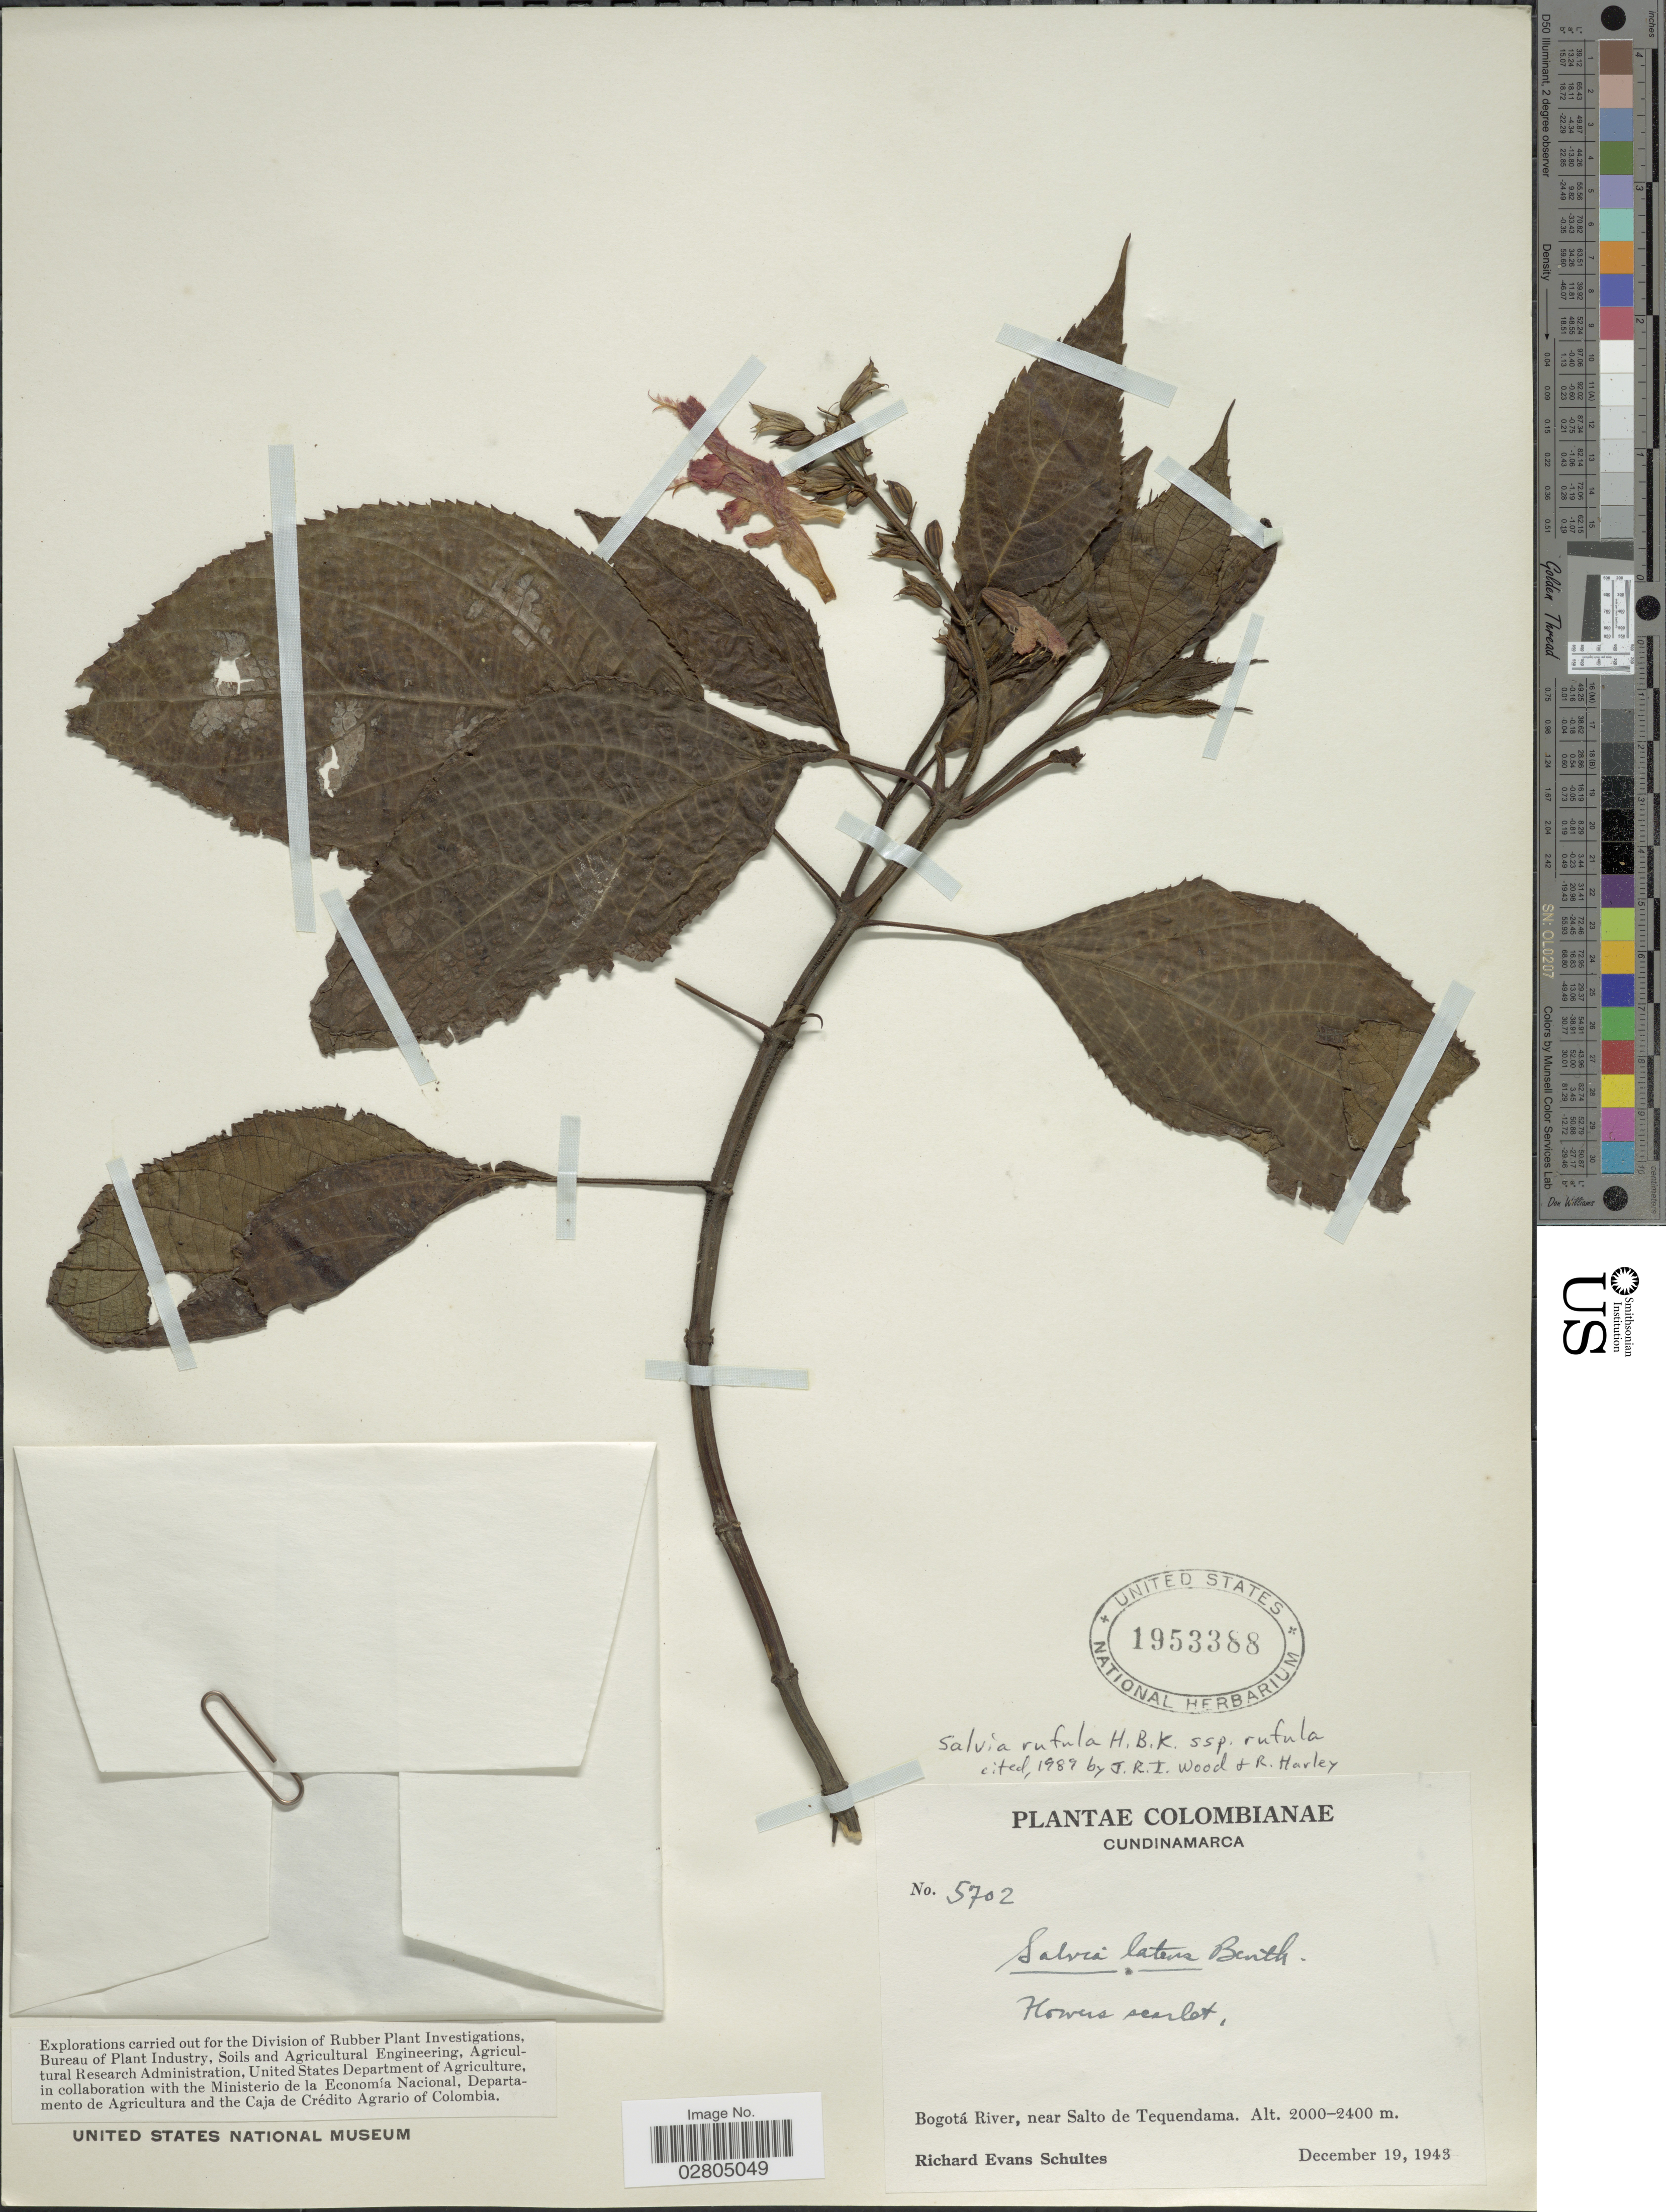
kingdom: Plantae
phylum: Tracheophyta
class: Magnoliopsida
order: Lamiales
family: Lamiaceae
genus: Salvia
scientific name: Salvia rufula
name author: Kunth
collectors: R. E. Schultes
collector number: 5702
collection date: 1943-12-19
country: Colombia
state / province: Cundinamarca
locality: Bogotá River, near Salto de Tequendama.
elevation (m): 2000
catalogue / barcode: US 1953388